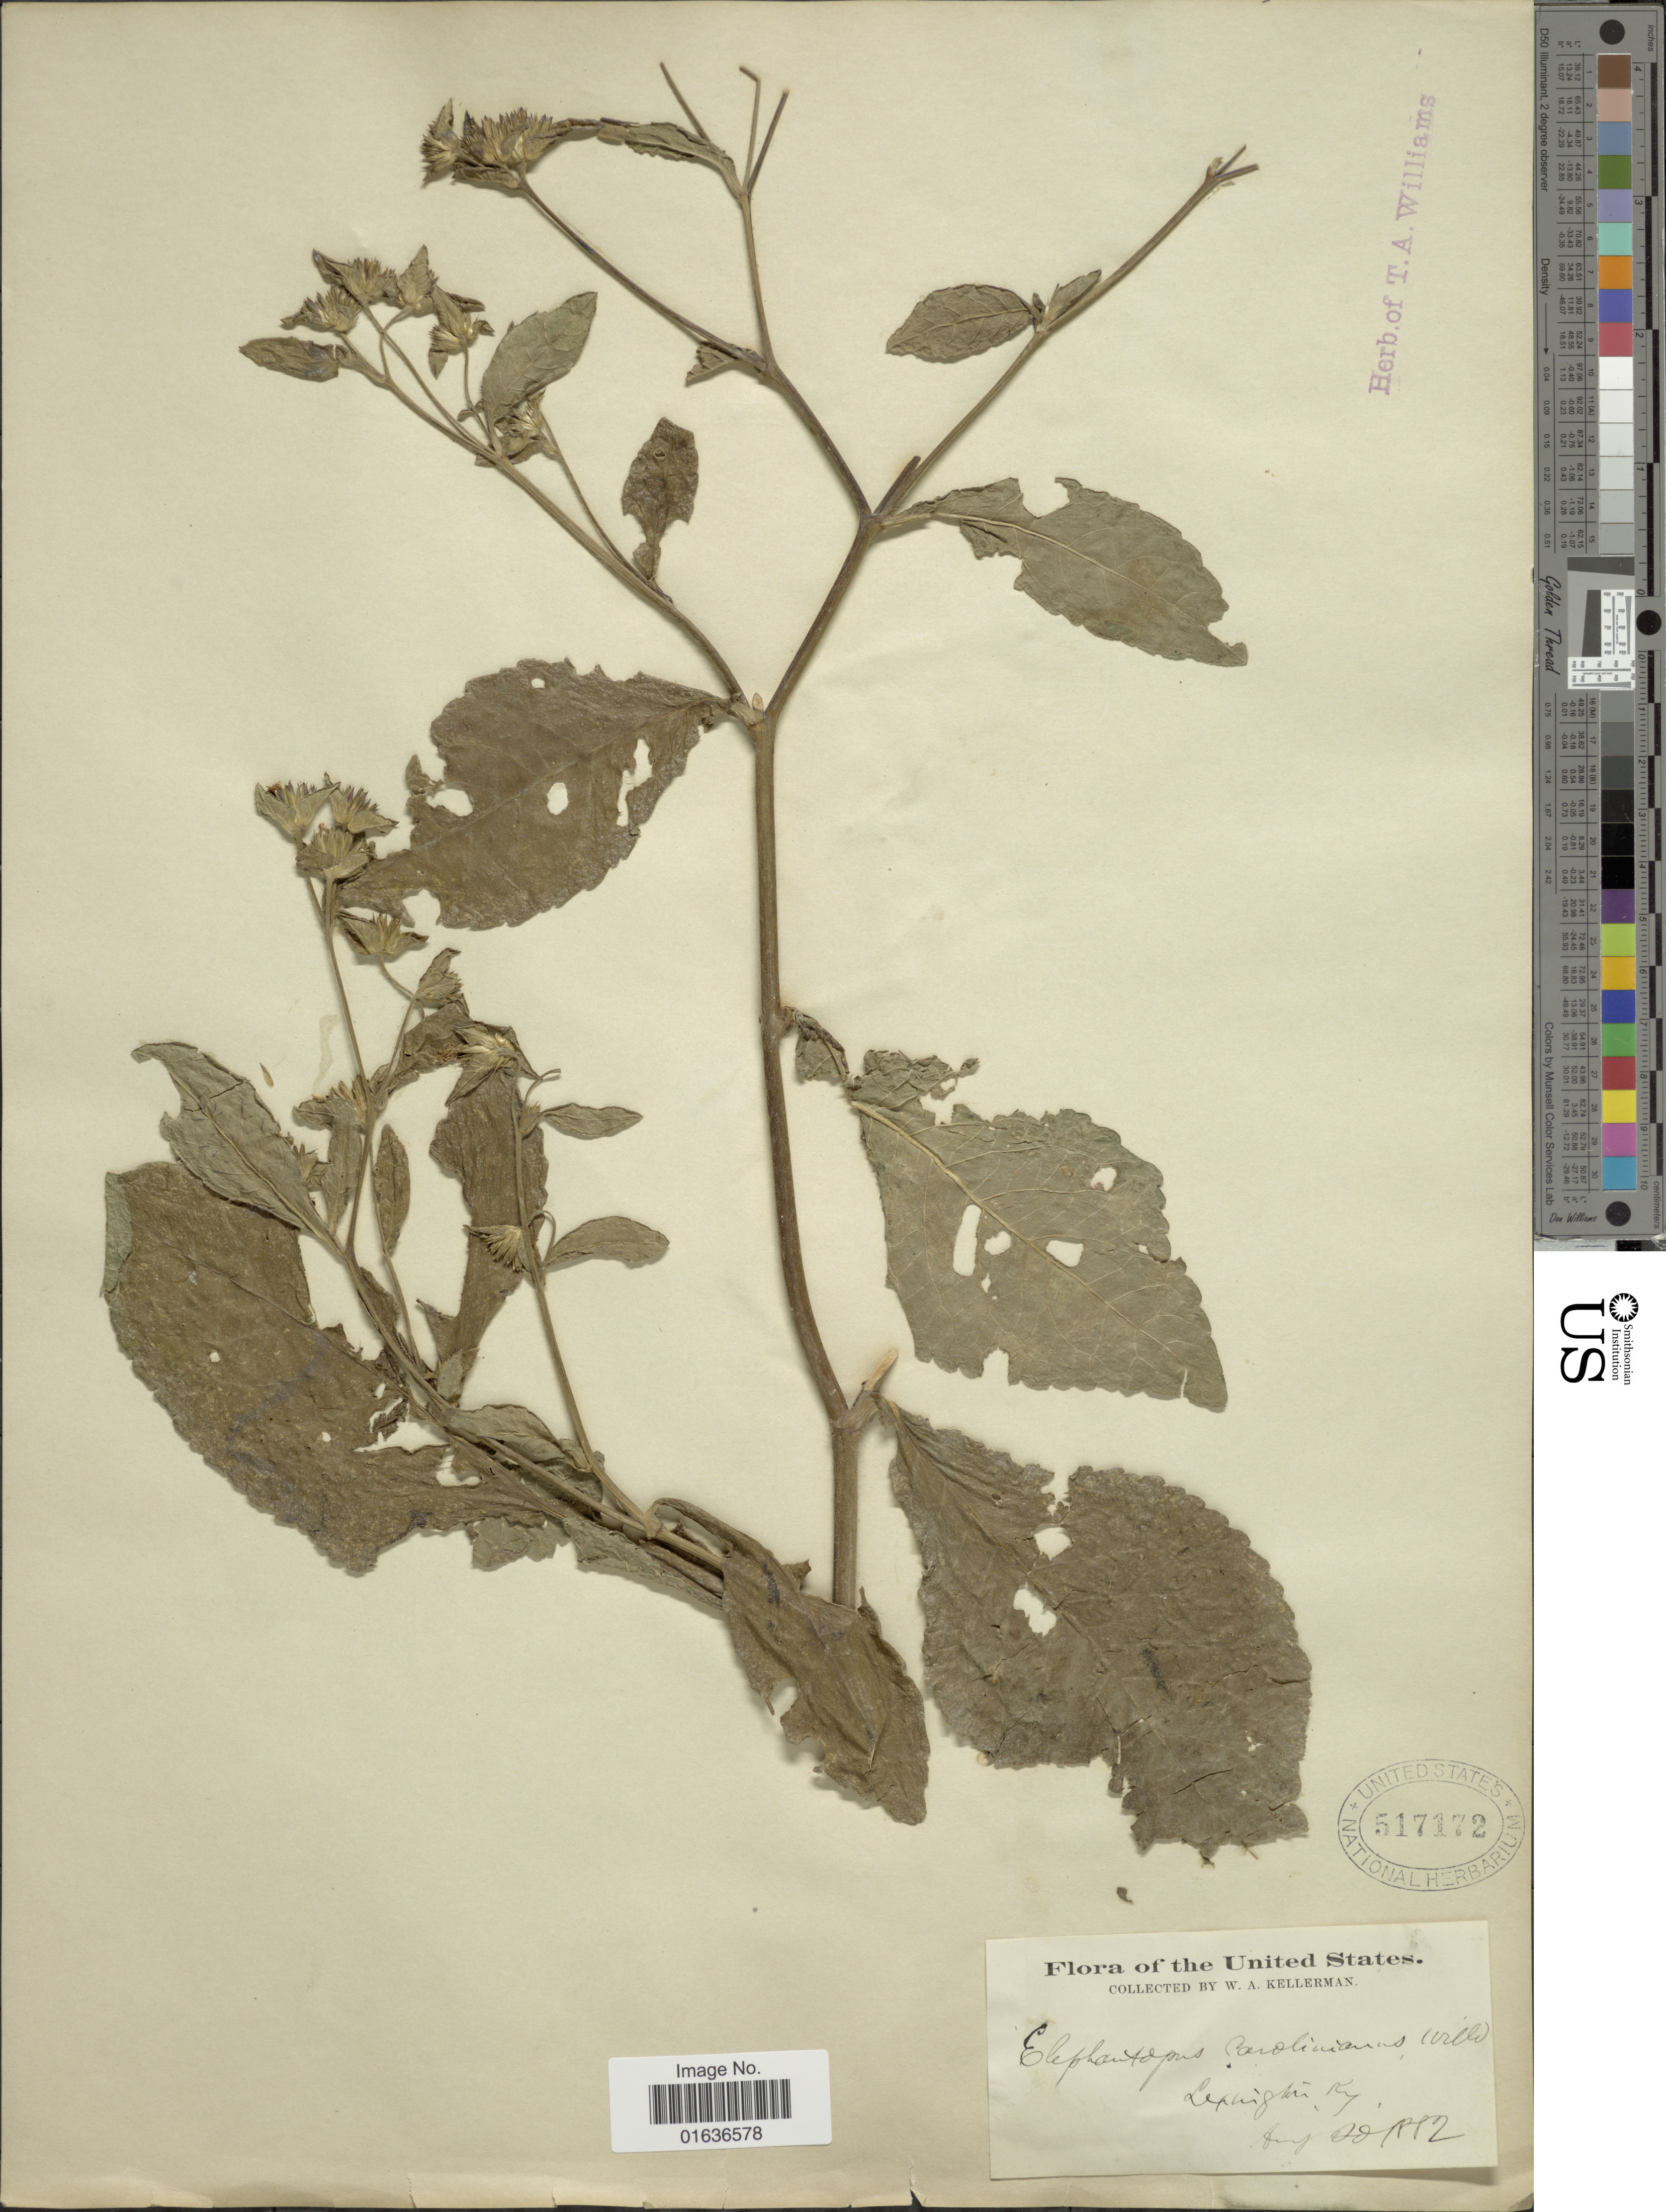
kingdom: Plantae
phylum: Tracheophyta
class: Magnoliopsida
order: Asterales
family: Asteraceae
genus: Elephantopus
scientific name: Elephantopus carolinianus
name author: Raeusch.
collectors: W. Kellerman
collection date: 1882-08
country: United States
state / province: Kentucky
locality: Lexington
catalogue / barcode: US 517172